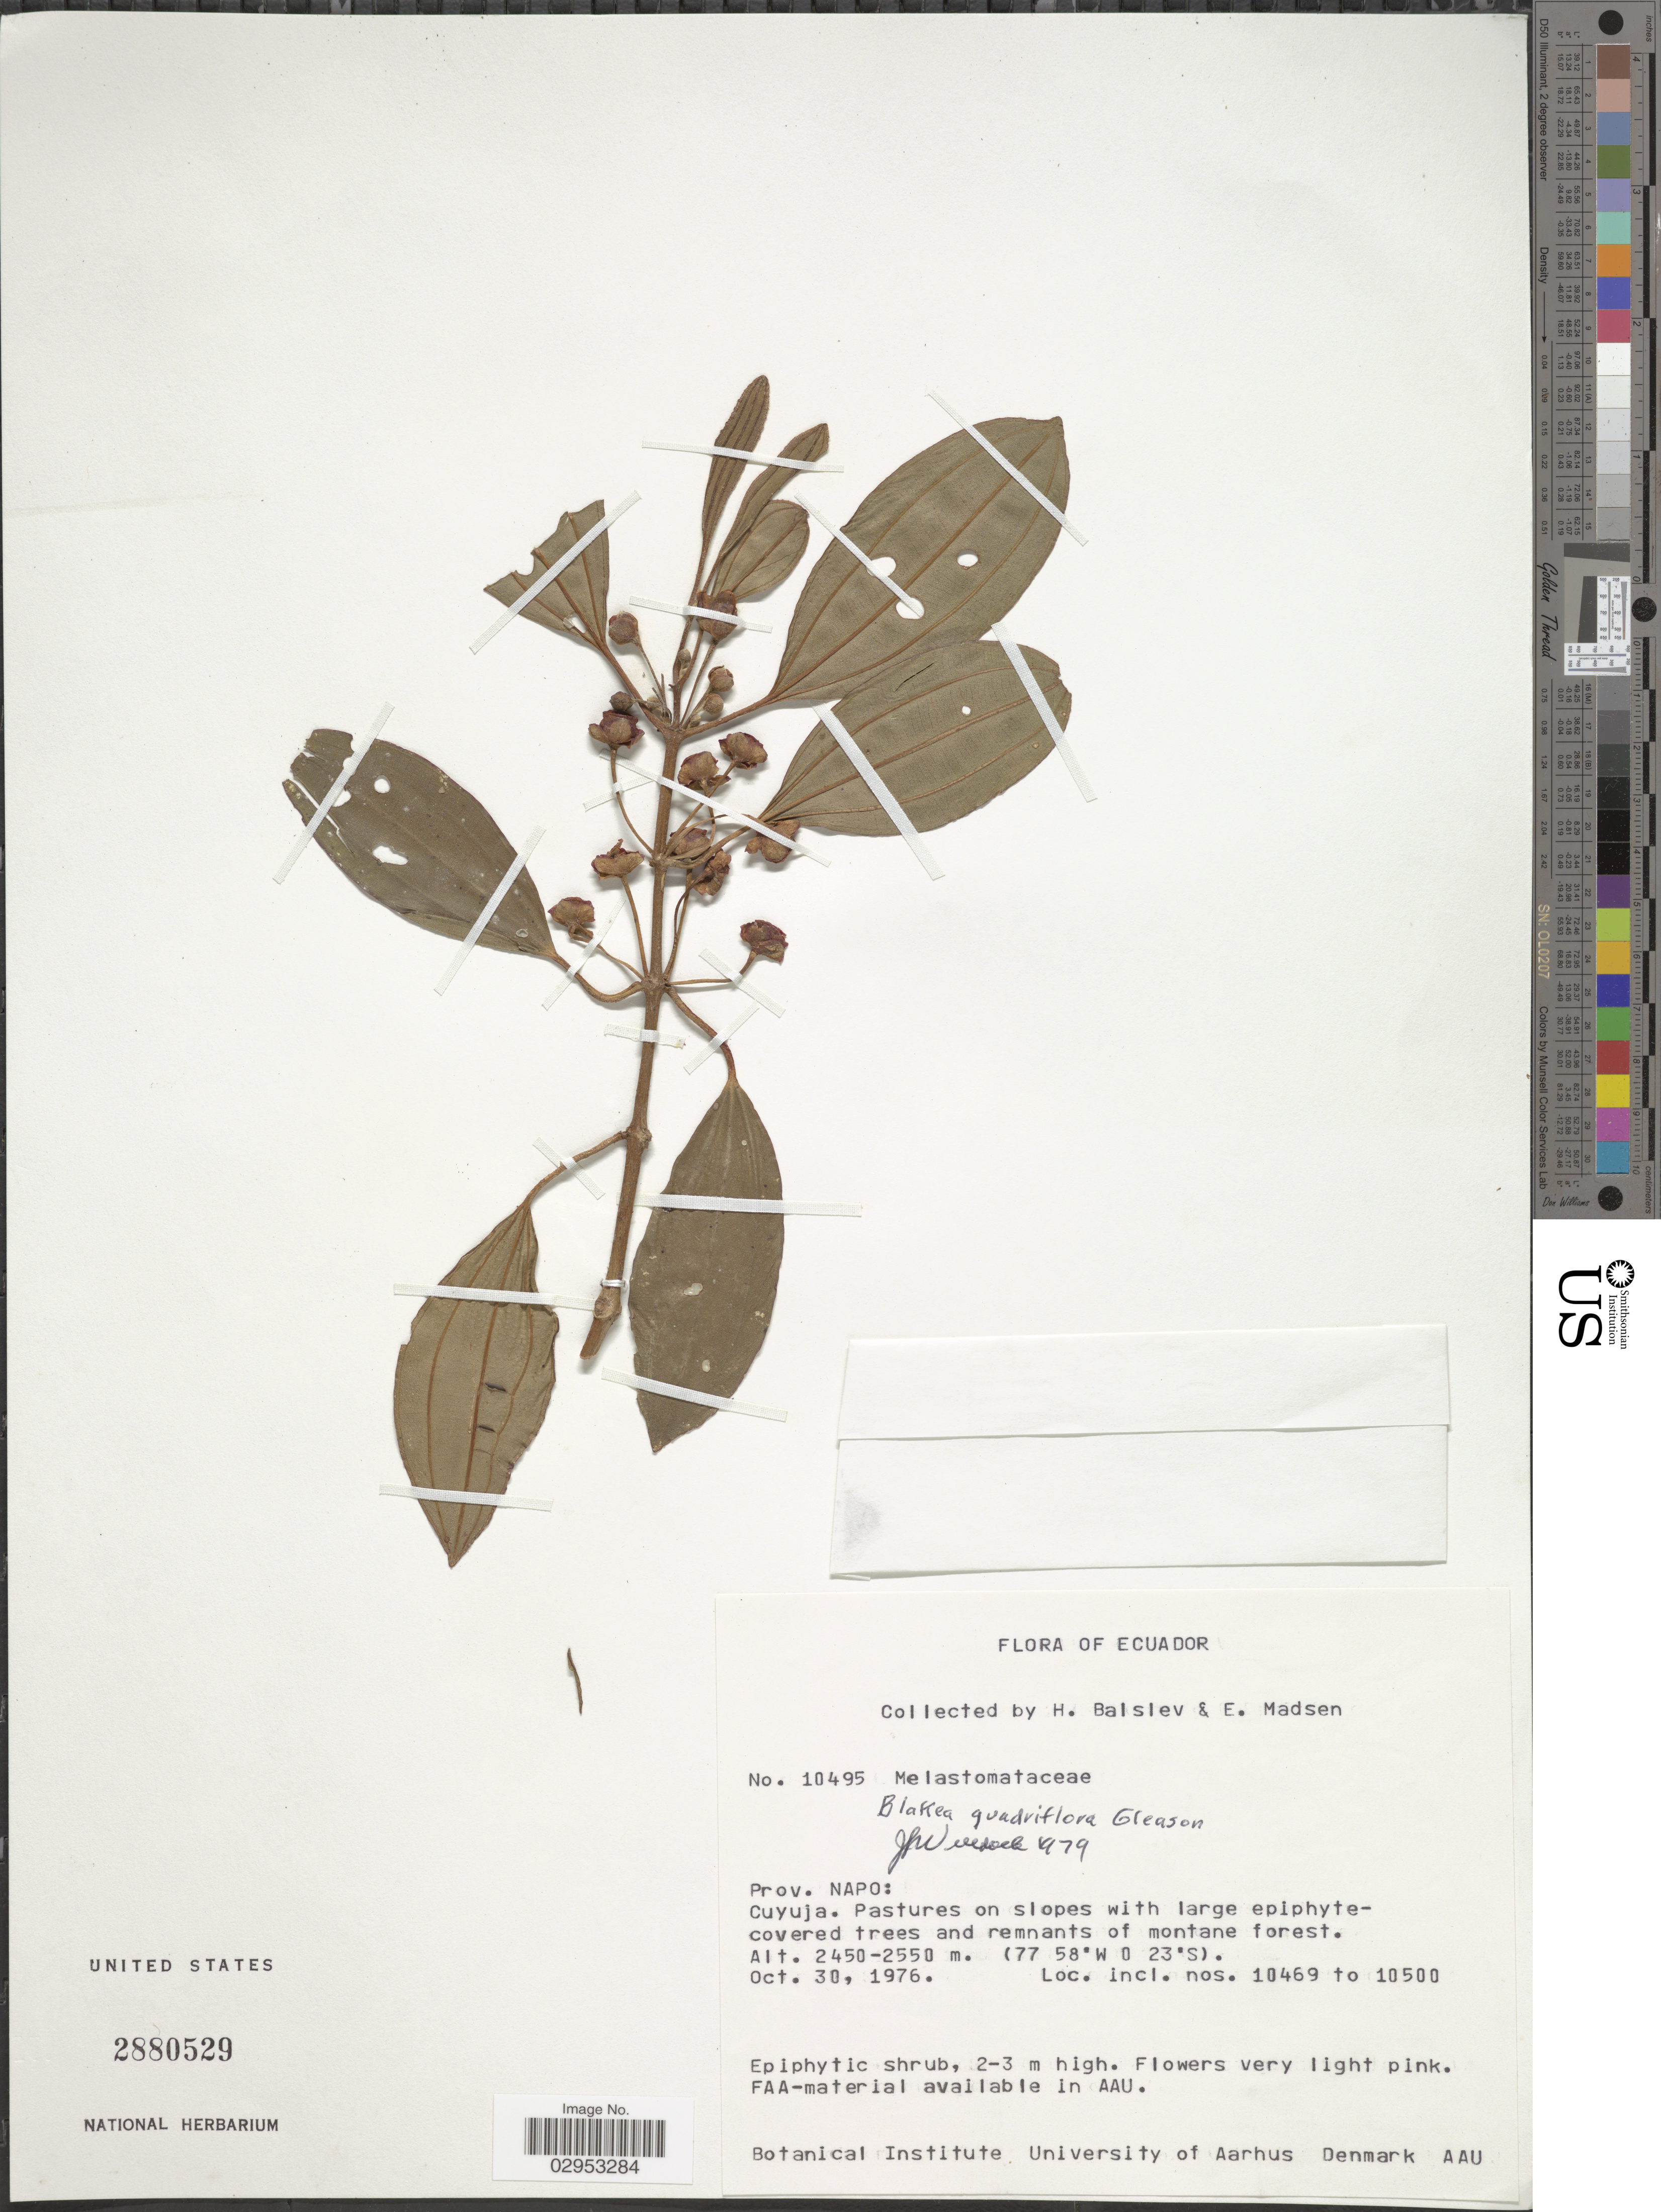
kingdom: Plantae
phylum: Tracheophyta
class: Magnoliopsida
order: Myrtales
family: Melastomataceae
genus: Blakea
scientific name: Blakea quadriflora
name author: Gleason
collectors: H. Balslev & E. Madsen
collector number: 10495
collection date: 1976-10-30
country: Ecuador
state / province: Napo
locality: Cuyuja.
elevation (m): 2450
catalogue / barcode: US 2880529